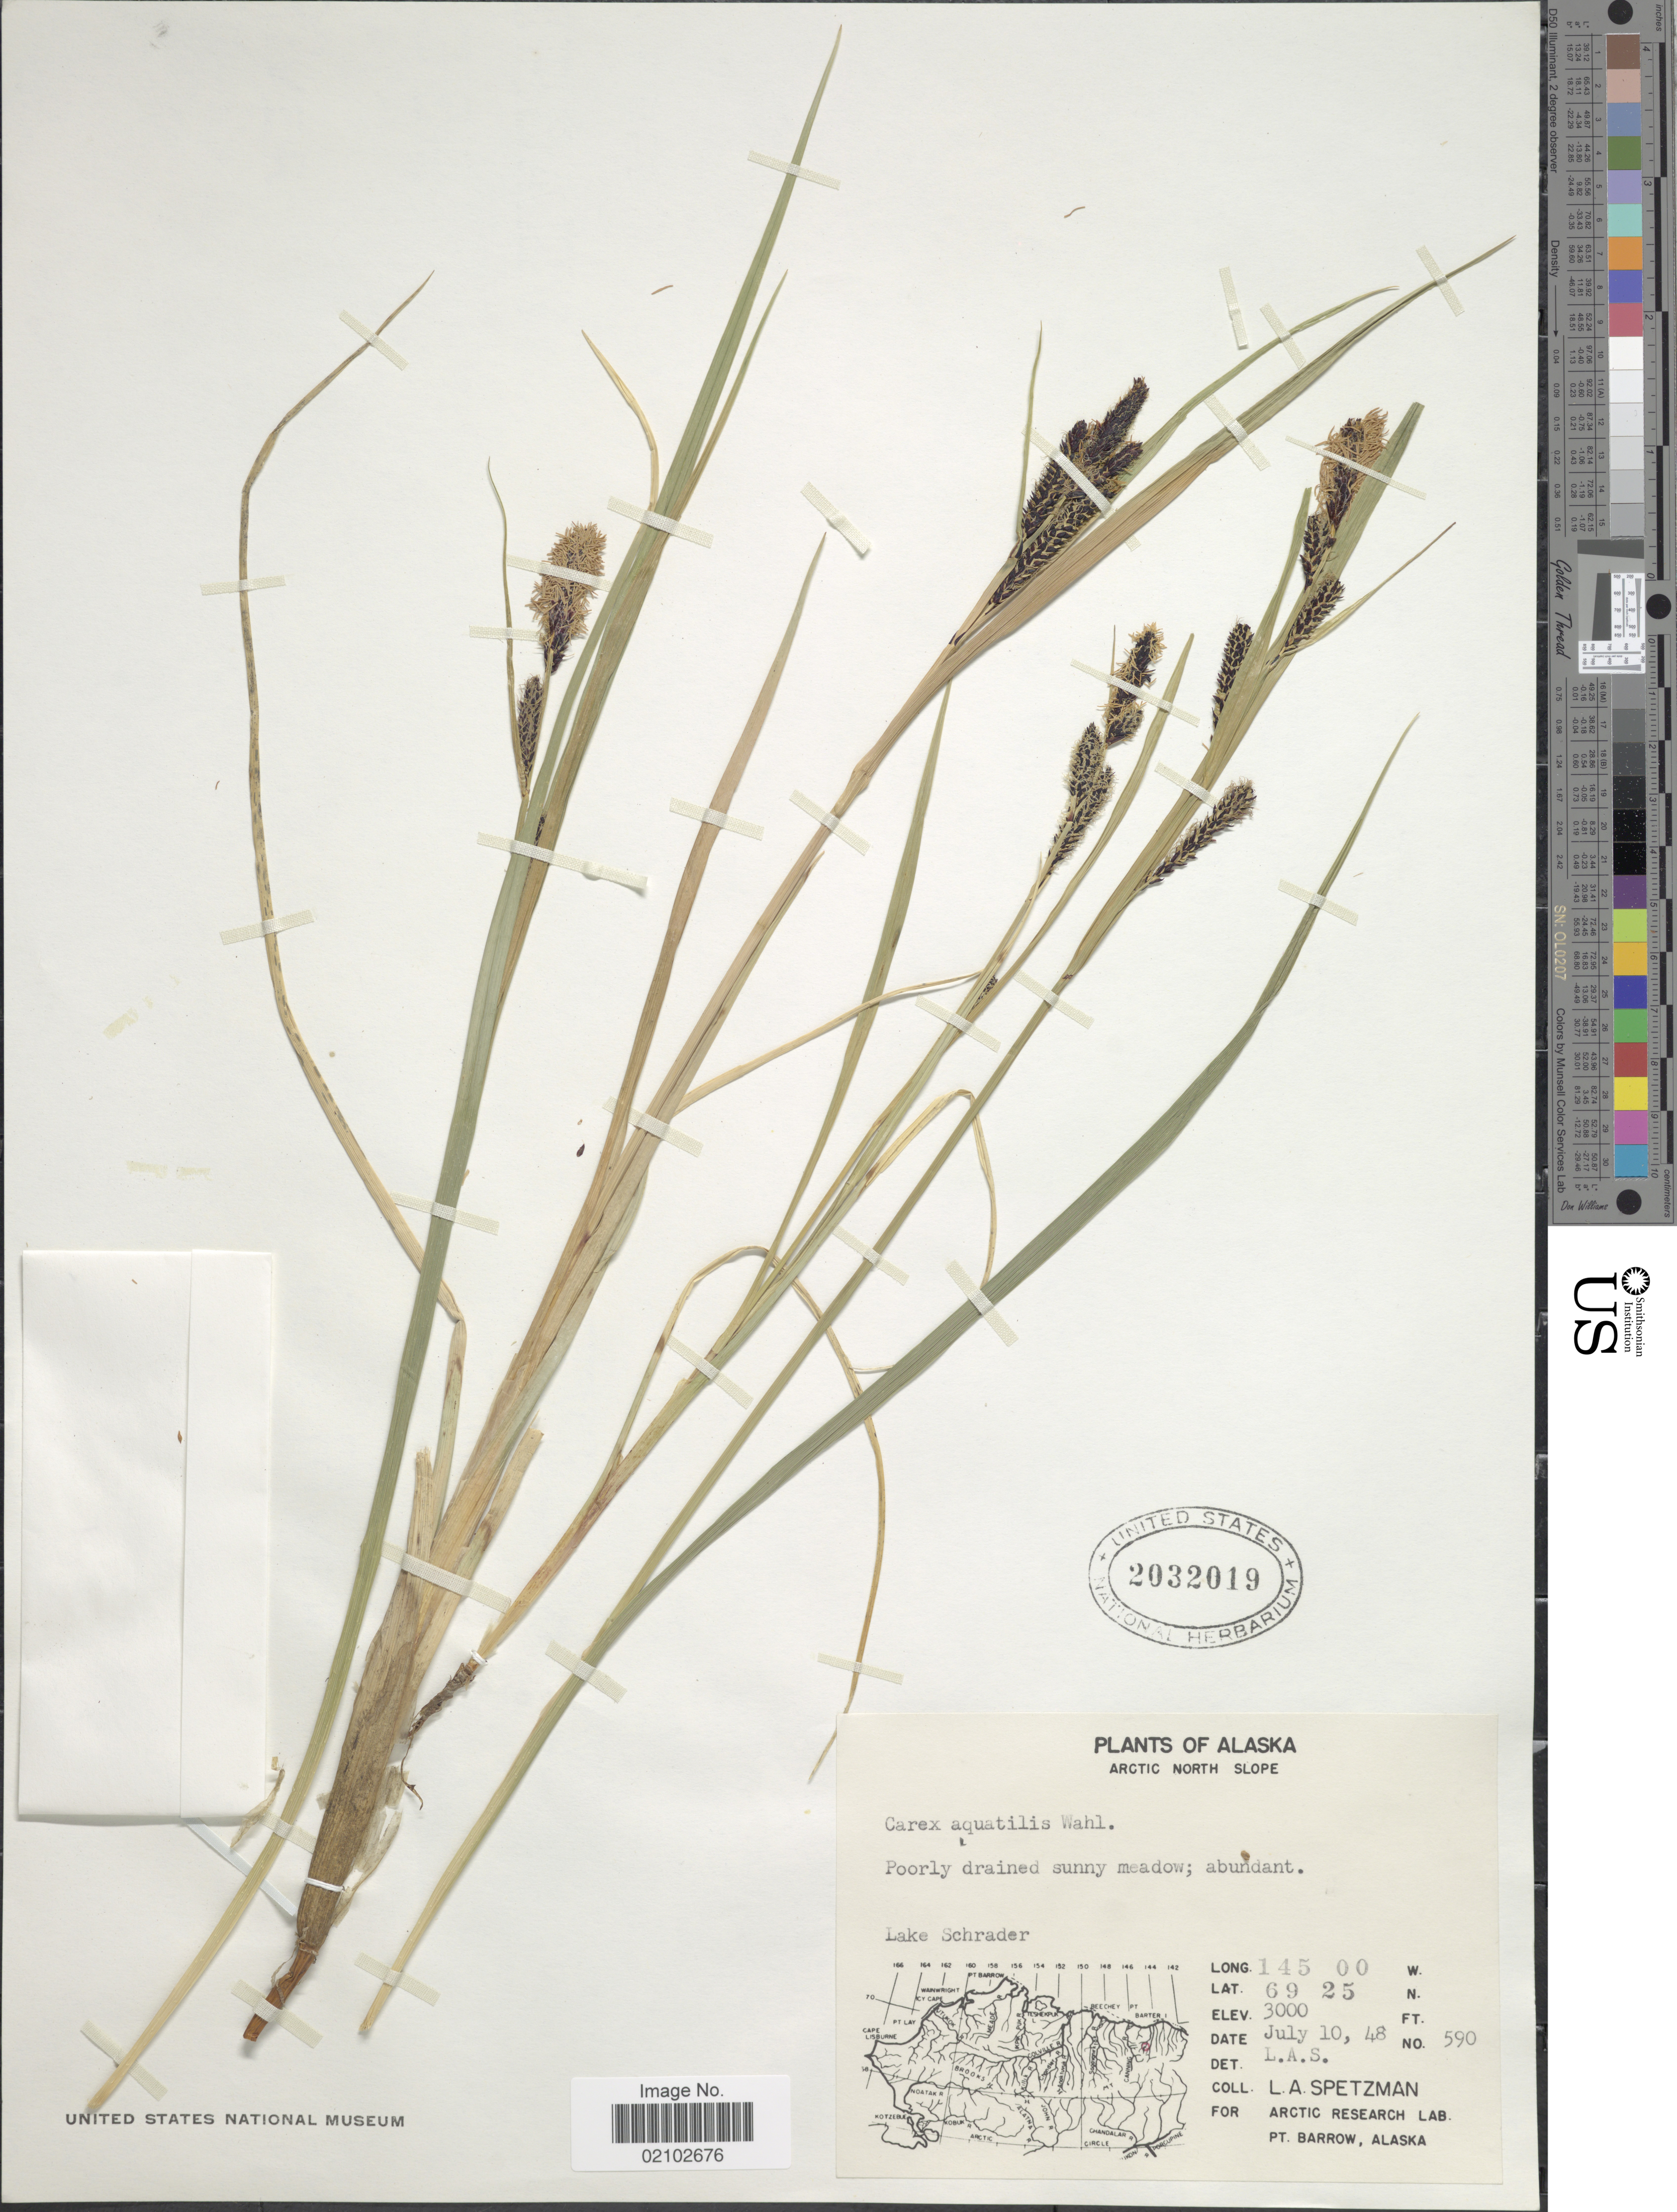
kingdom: Plantae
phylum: Tracheophyta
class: Liliopsida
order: Poales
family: Cyperaceae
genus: Carex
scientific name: Carex aquatilis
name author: Wahlenb.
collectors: L. Spetzman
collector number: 590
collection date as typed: Transcribed d/m/y: 10/7/48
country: United States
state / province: Alaska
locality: Arctic North Slope, poorly drained sunny meadow, Lake Schrader.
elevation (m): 914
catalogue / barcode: US 2032019